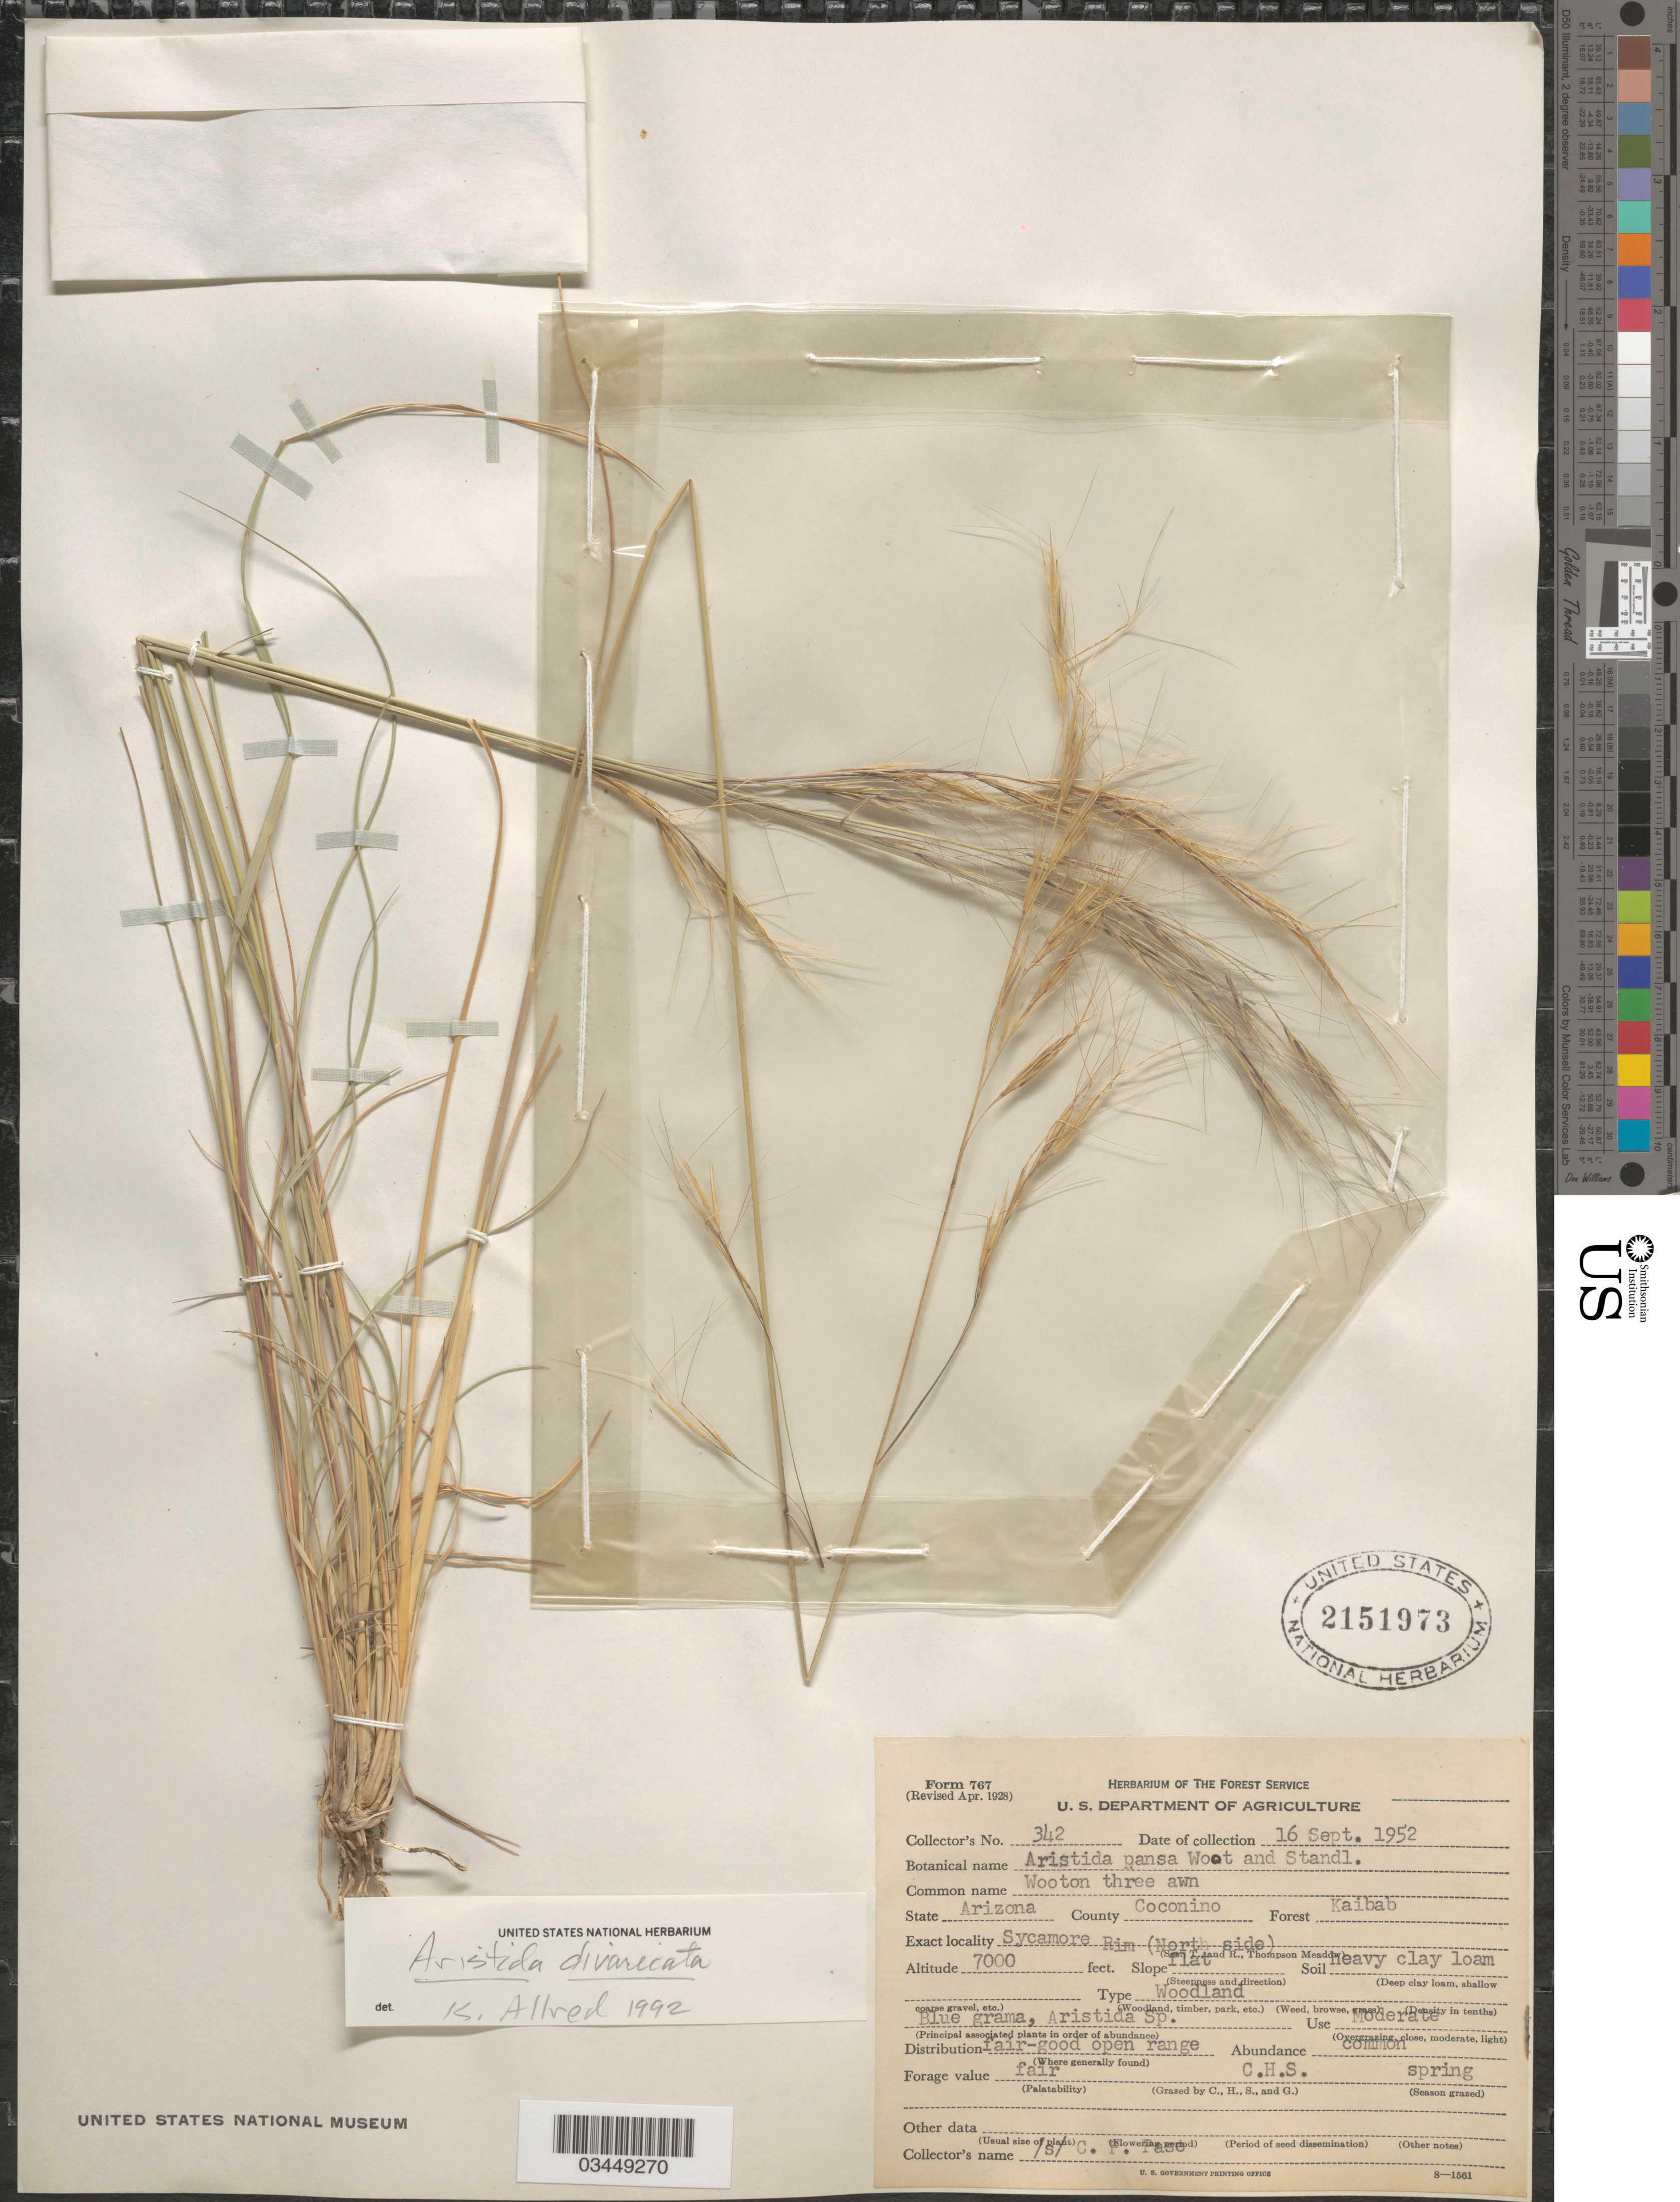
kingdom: Plantae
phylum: Tracheophyta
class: Liliopsida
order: Poales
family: Poaceae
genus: Aristida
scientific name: Aristida divaricata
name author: Humb. & Bonpl. ex Willd.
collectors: C. P. Pase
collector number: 342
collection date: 1952-09-16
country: United States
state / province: Arizona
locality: County Coconino. Forest Kaibab. Sycamore Rim (North side).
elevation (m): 2134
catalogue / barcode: US 2151973